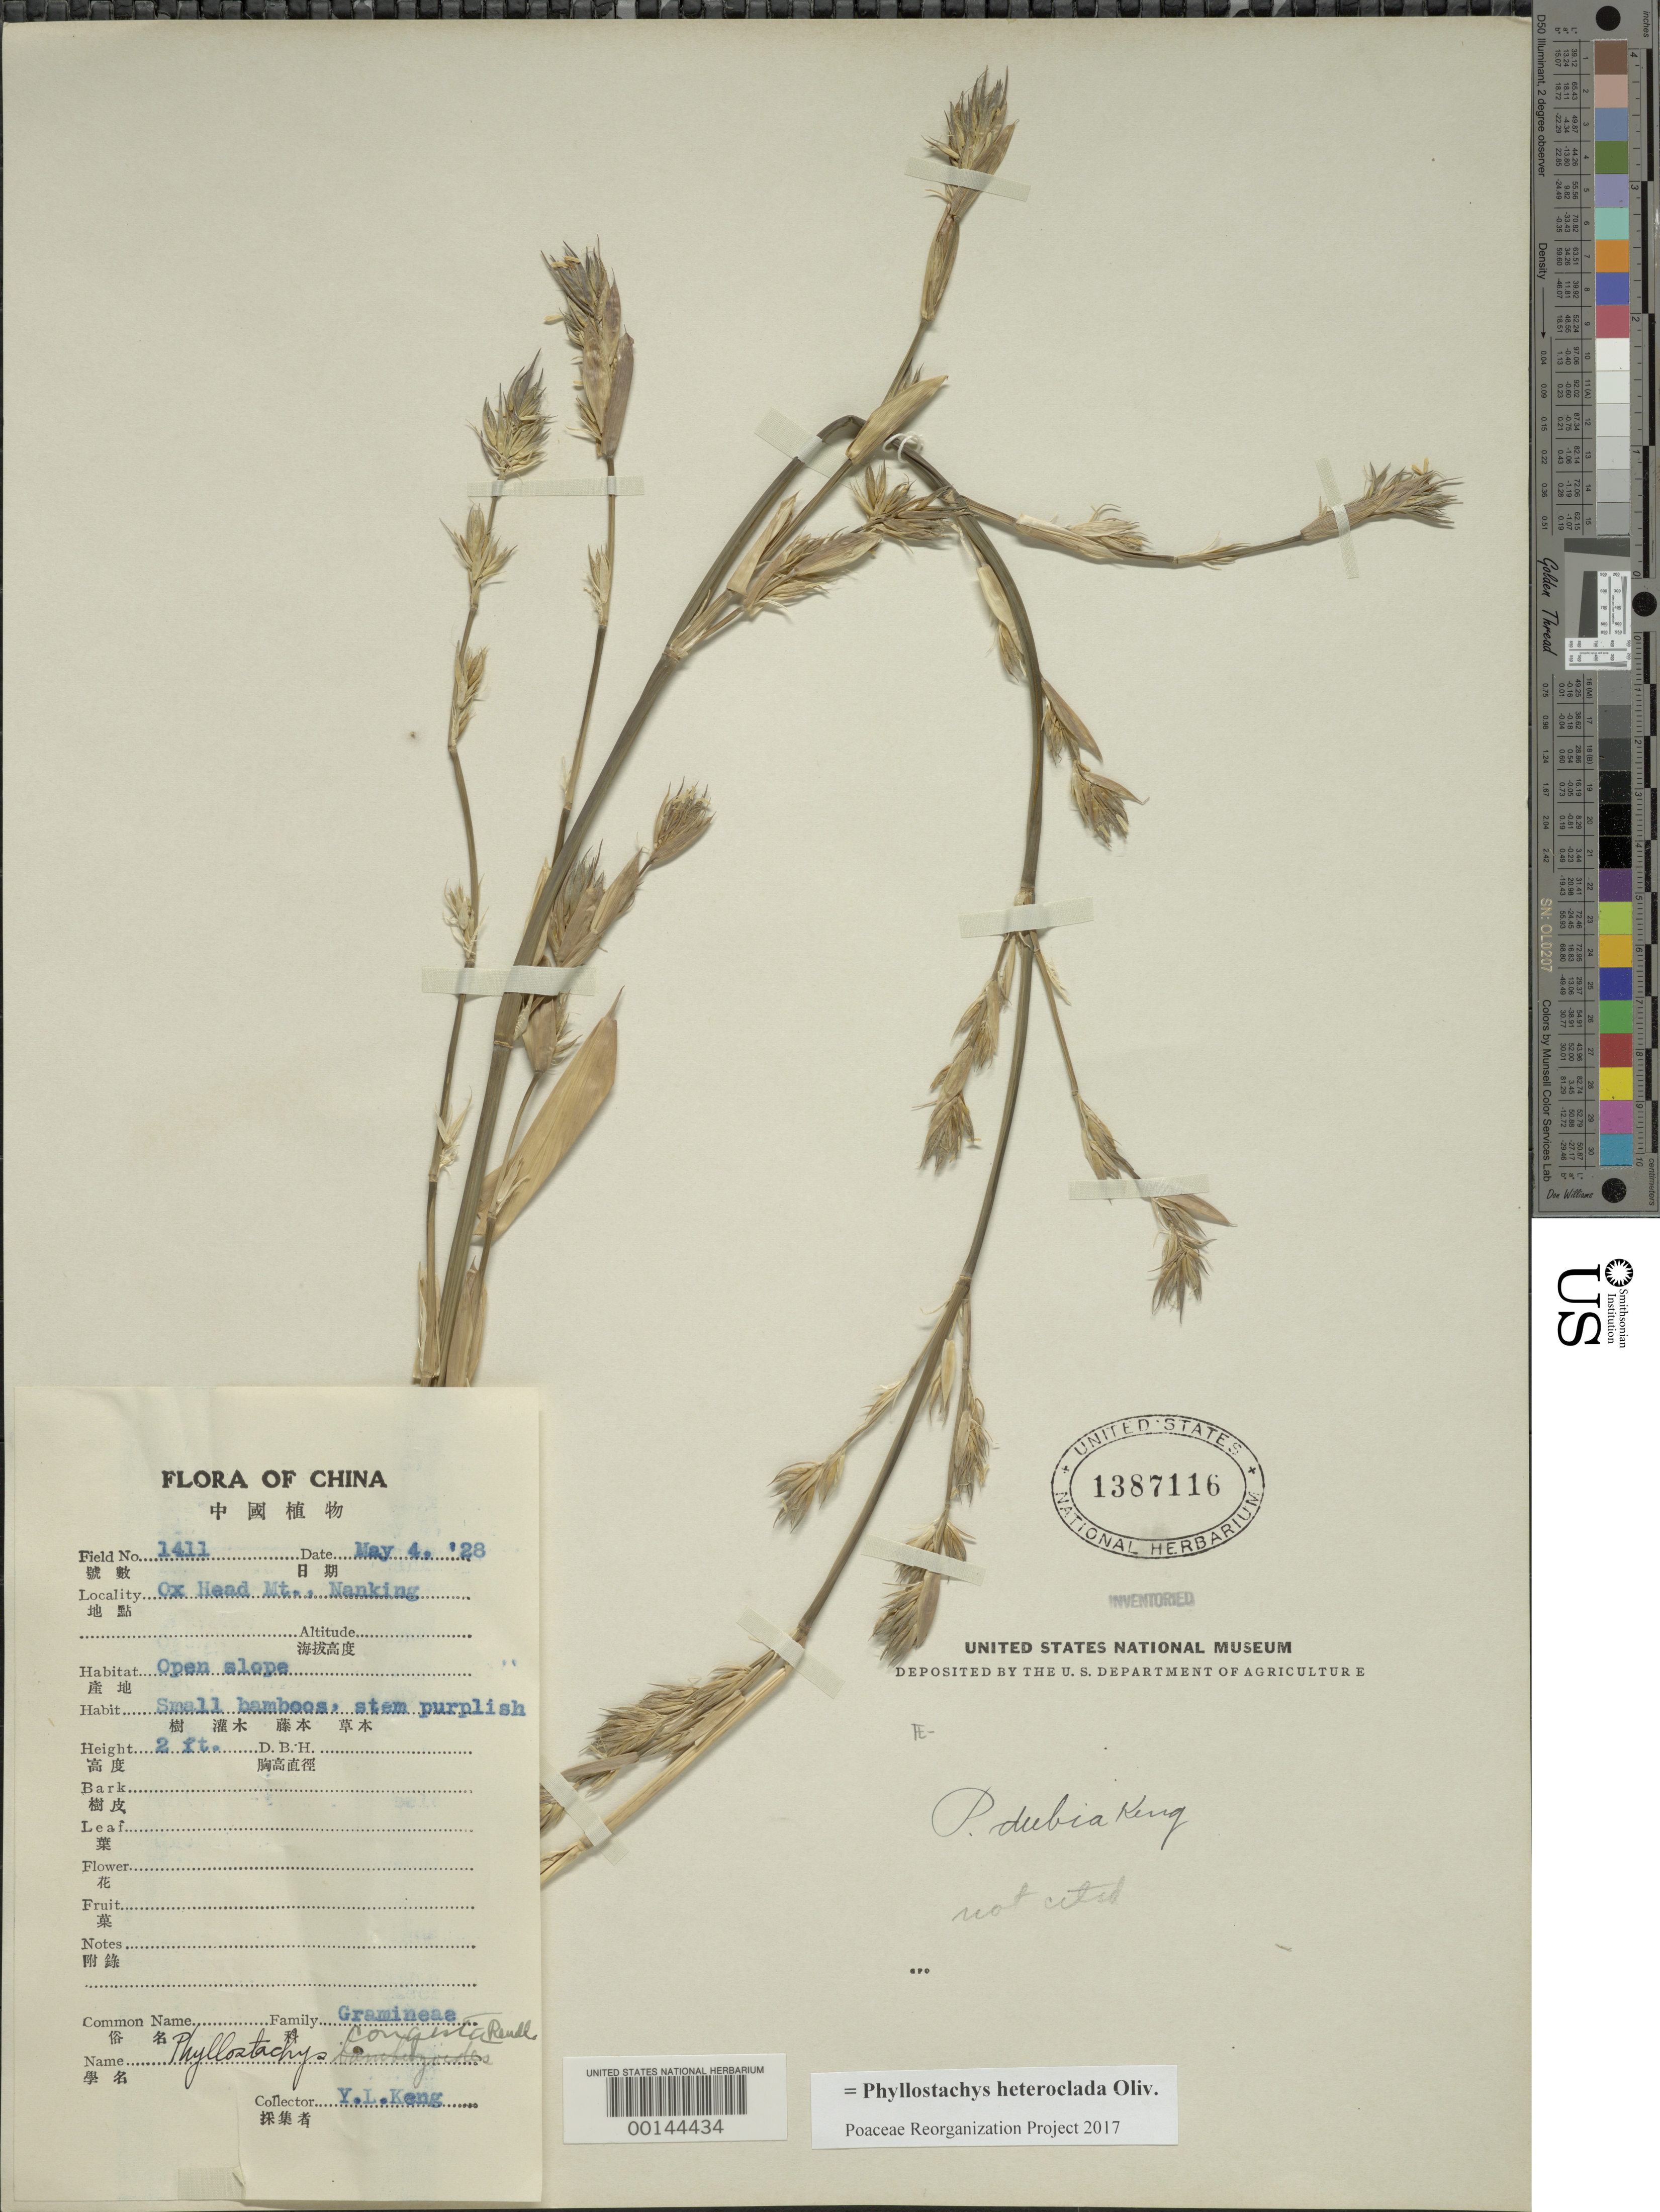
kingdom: Plantae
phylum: Tracheophyta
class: Liliopsida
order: Poales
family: Poaceae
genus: Phyllostachys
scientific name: Phyllostachys heteroclada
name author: Oliv.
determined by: Poaceae Reorganization Project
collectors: Y. L. Keng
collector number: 1411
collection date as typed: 04 May 1928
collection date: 1928-05-04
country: China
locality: Nanjing (Nanking), Ox Head Mtn.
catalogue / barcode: US 1387116